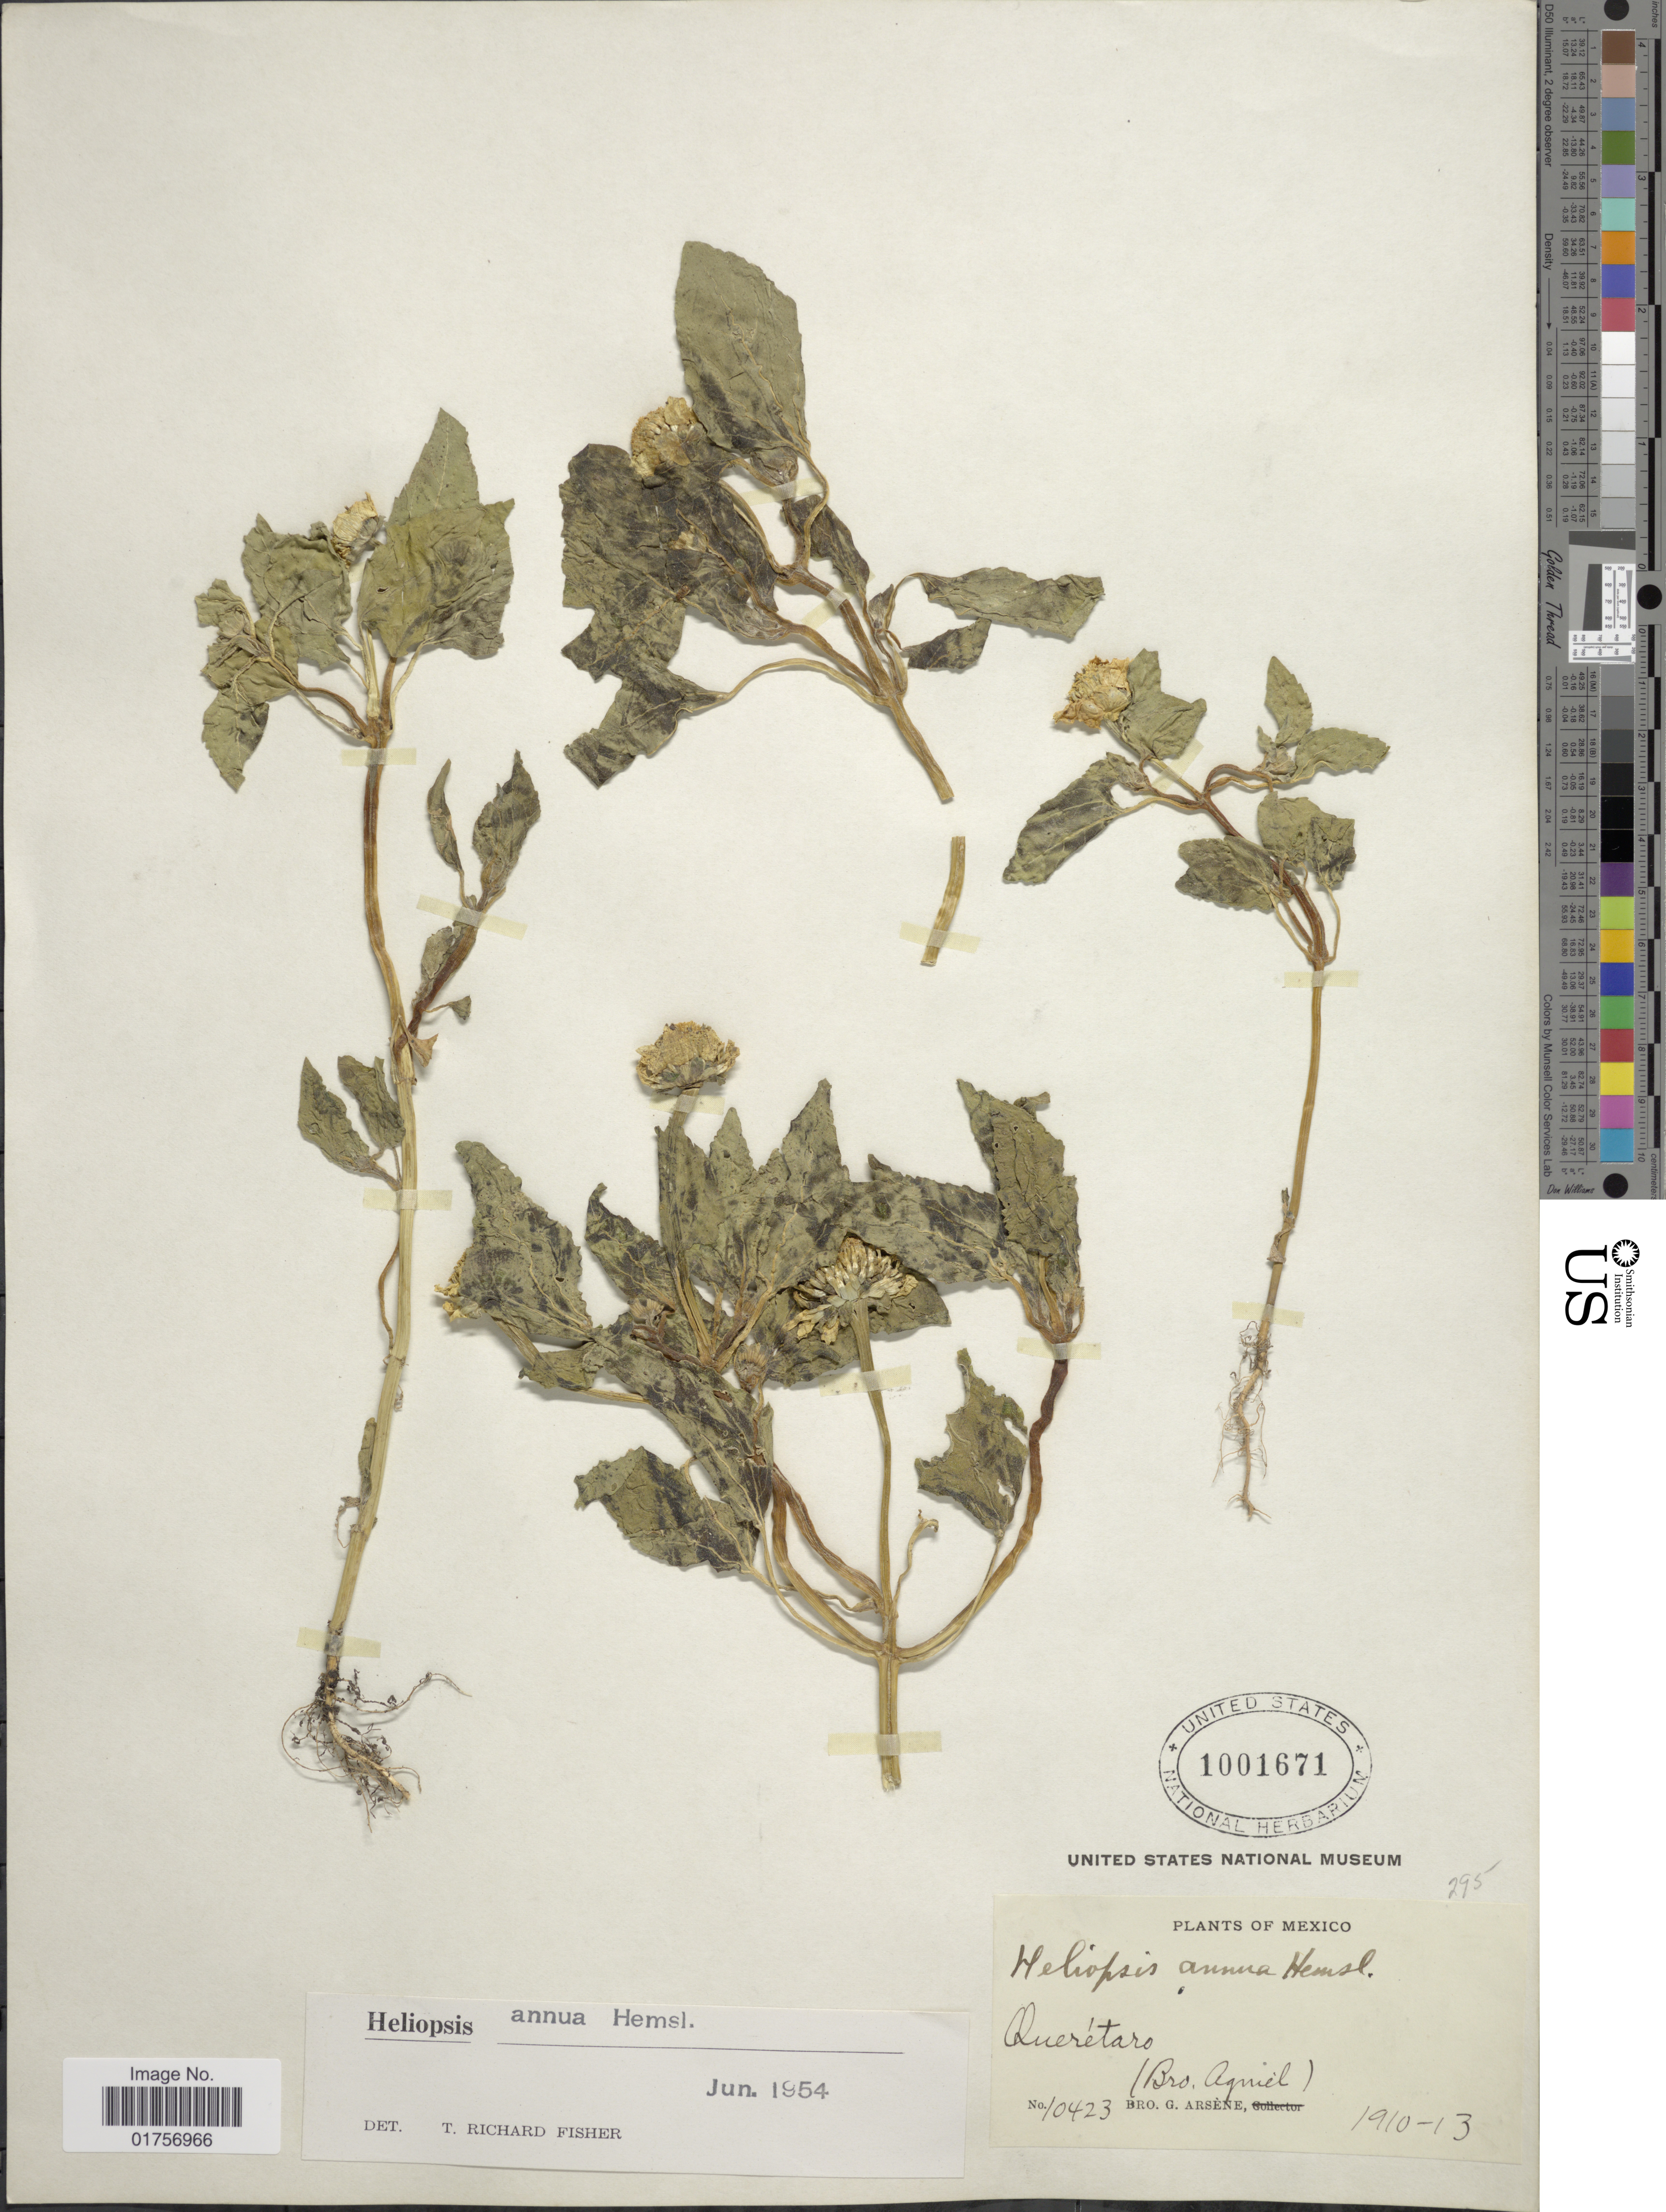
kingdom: Plantae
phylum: Tracheophyta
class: Magnoliopsida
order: Asterales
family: Asteraceae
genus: Heliopsis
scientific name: Heliopsis annua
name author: Hemsl.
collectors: Bro. Agniel & Bro. G. Arsène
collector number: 10423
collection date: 1910/1913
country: Mexico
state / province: Querétaro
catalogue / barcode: US 1001671